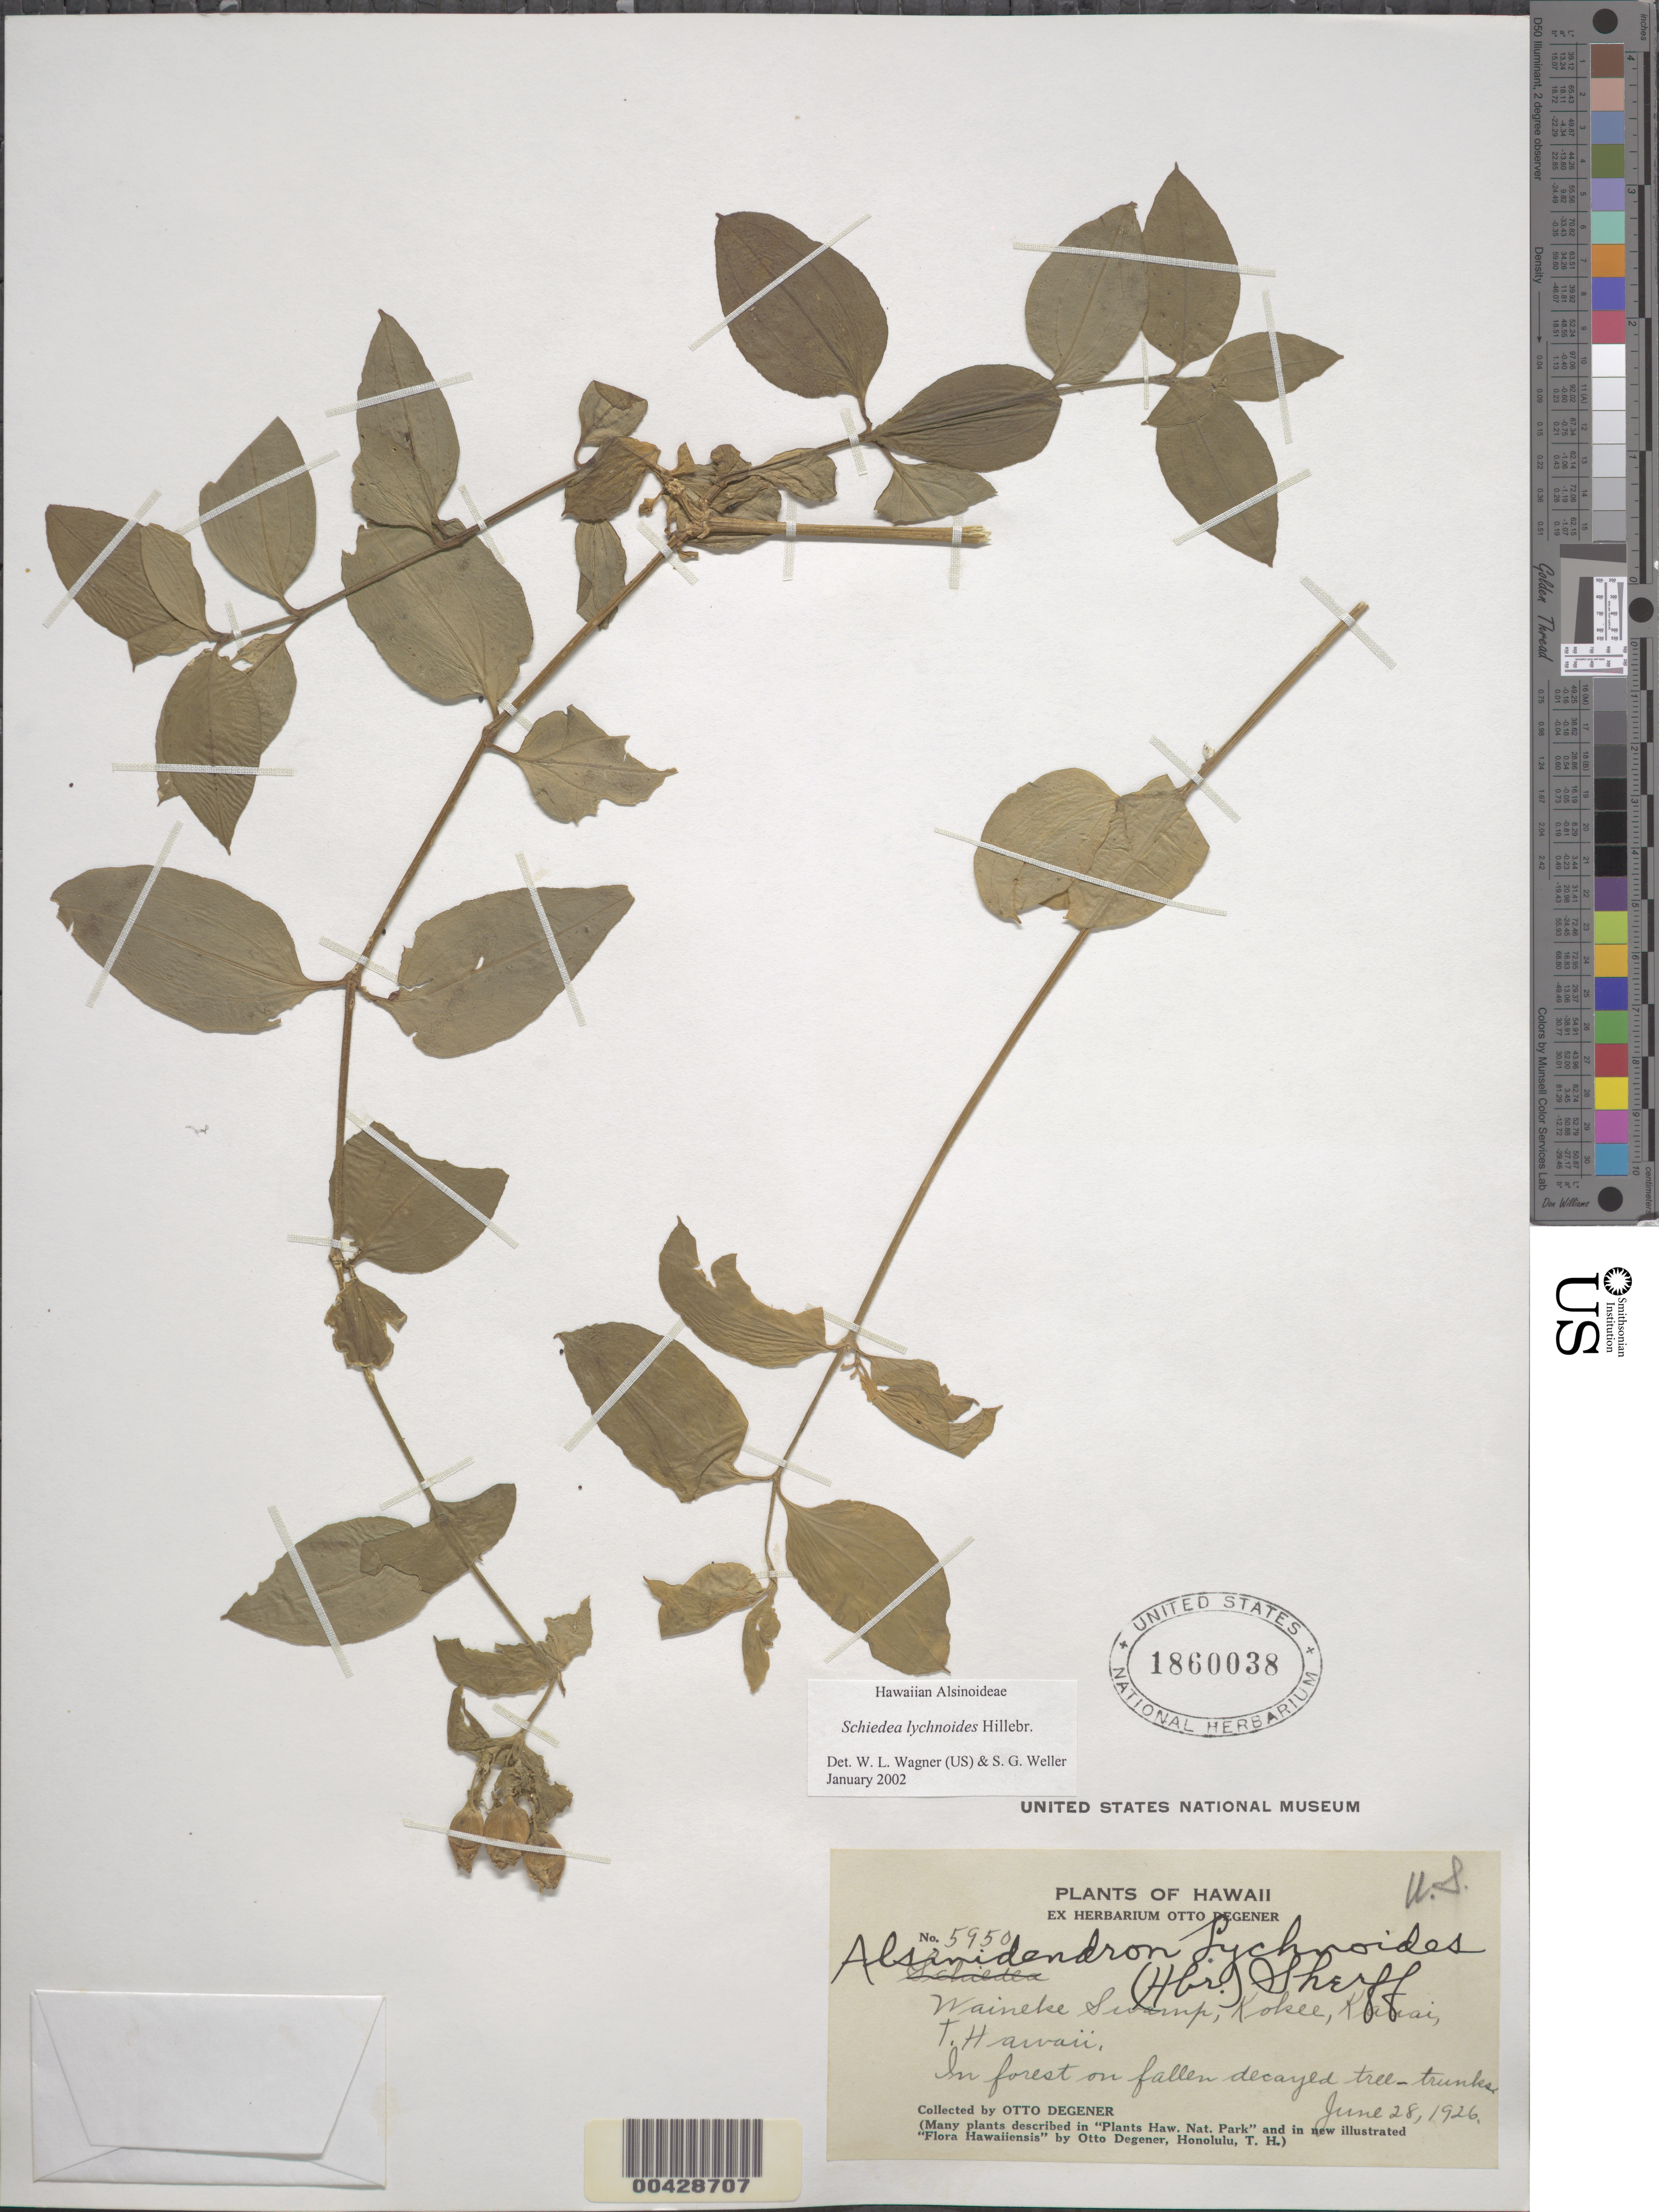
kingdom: Plantae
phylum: Tracheophyta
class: Magnoliopsida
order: Caryophyllales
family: Caryophyllaceae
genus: Schiedea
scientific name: Schiedea lychnoides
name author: Hillebr.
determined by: Wagner, W. L.; Weller, Stephen G.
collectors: O. Degener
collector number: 5950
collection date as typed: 28 Jun 1926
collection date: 1926-06-28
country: United States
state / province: Hawaii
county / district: Kauai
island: Kaua'i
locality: Waineke Swamp, Kokee.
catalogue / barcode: US 1860038